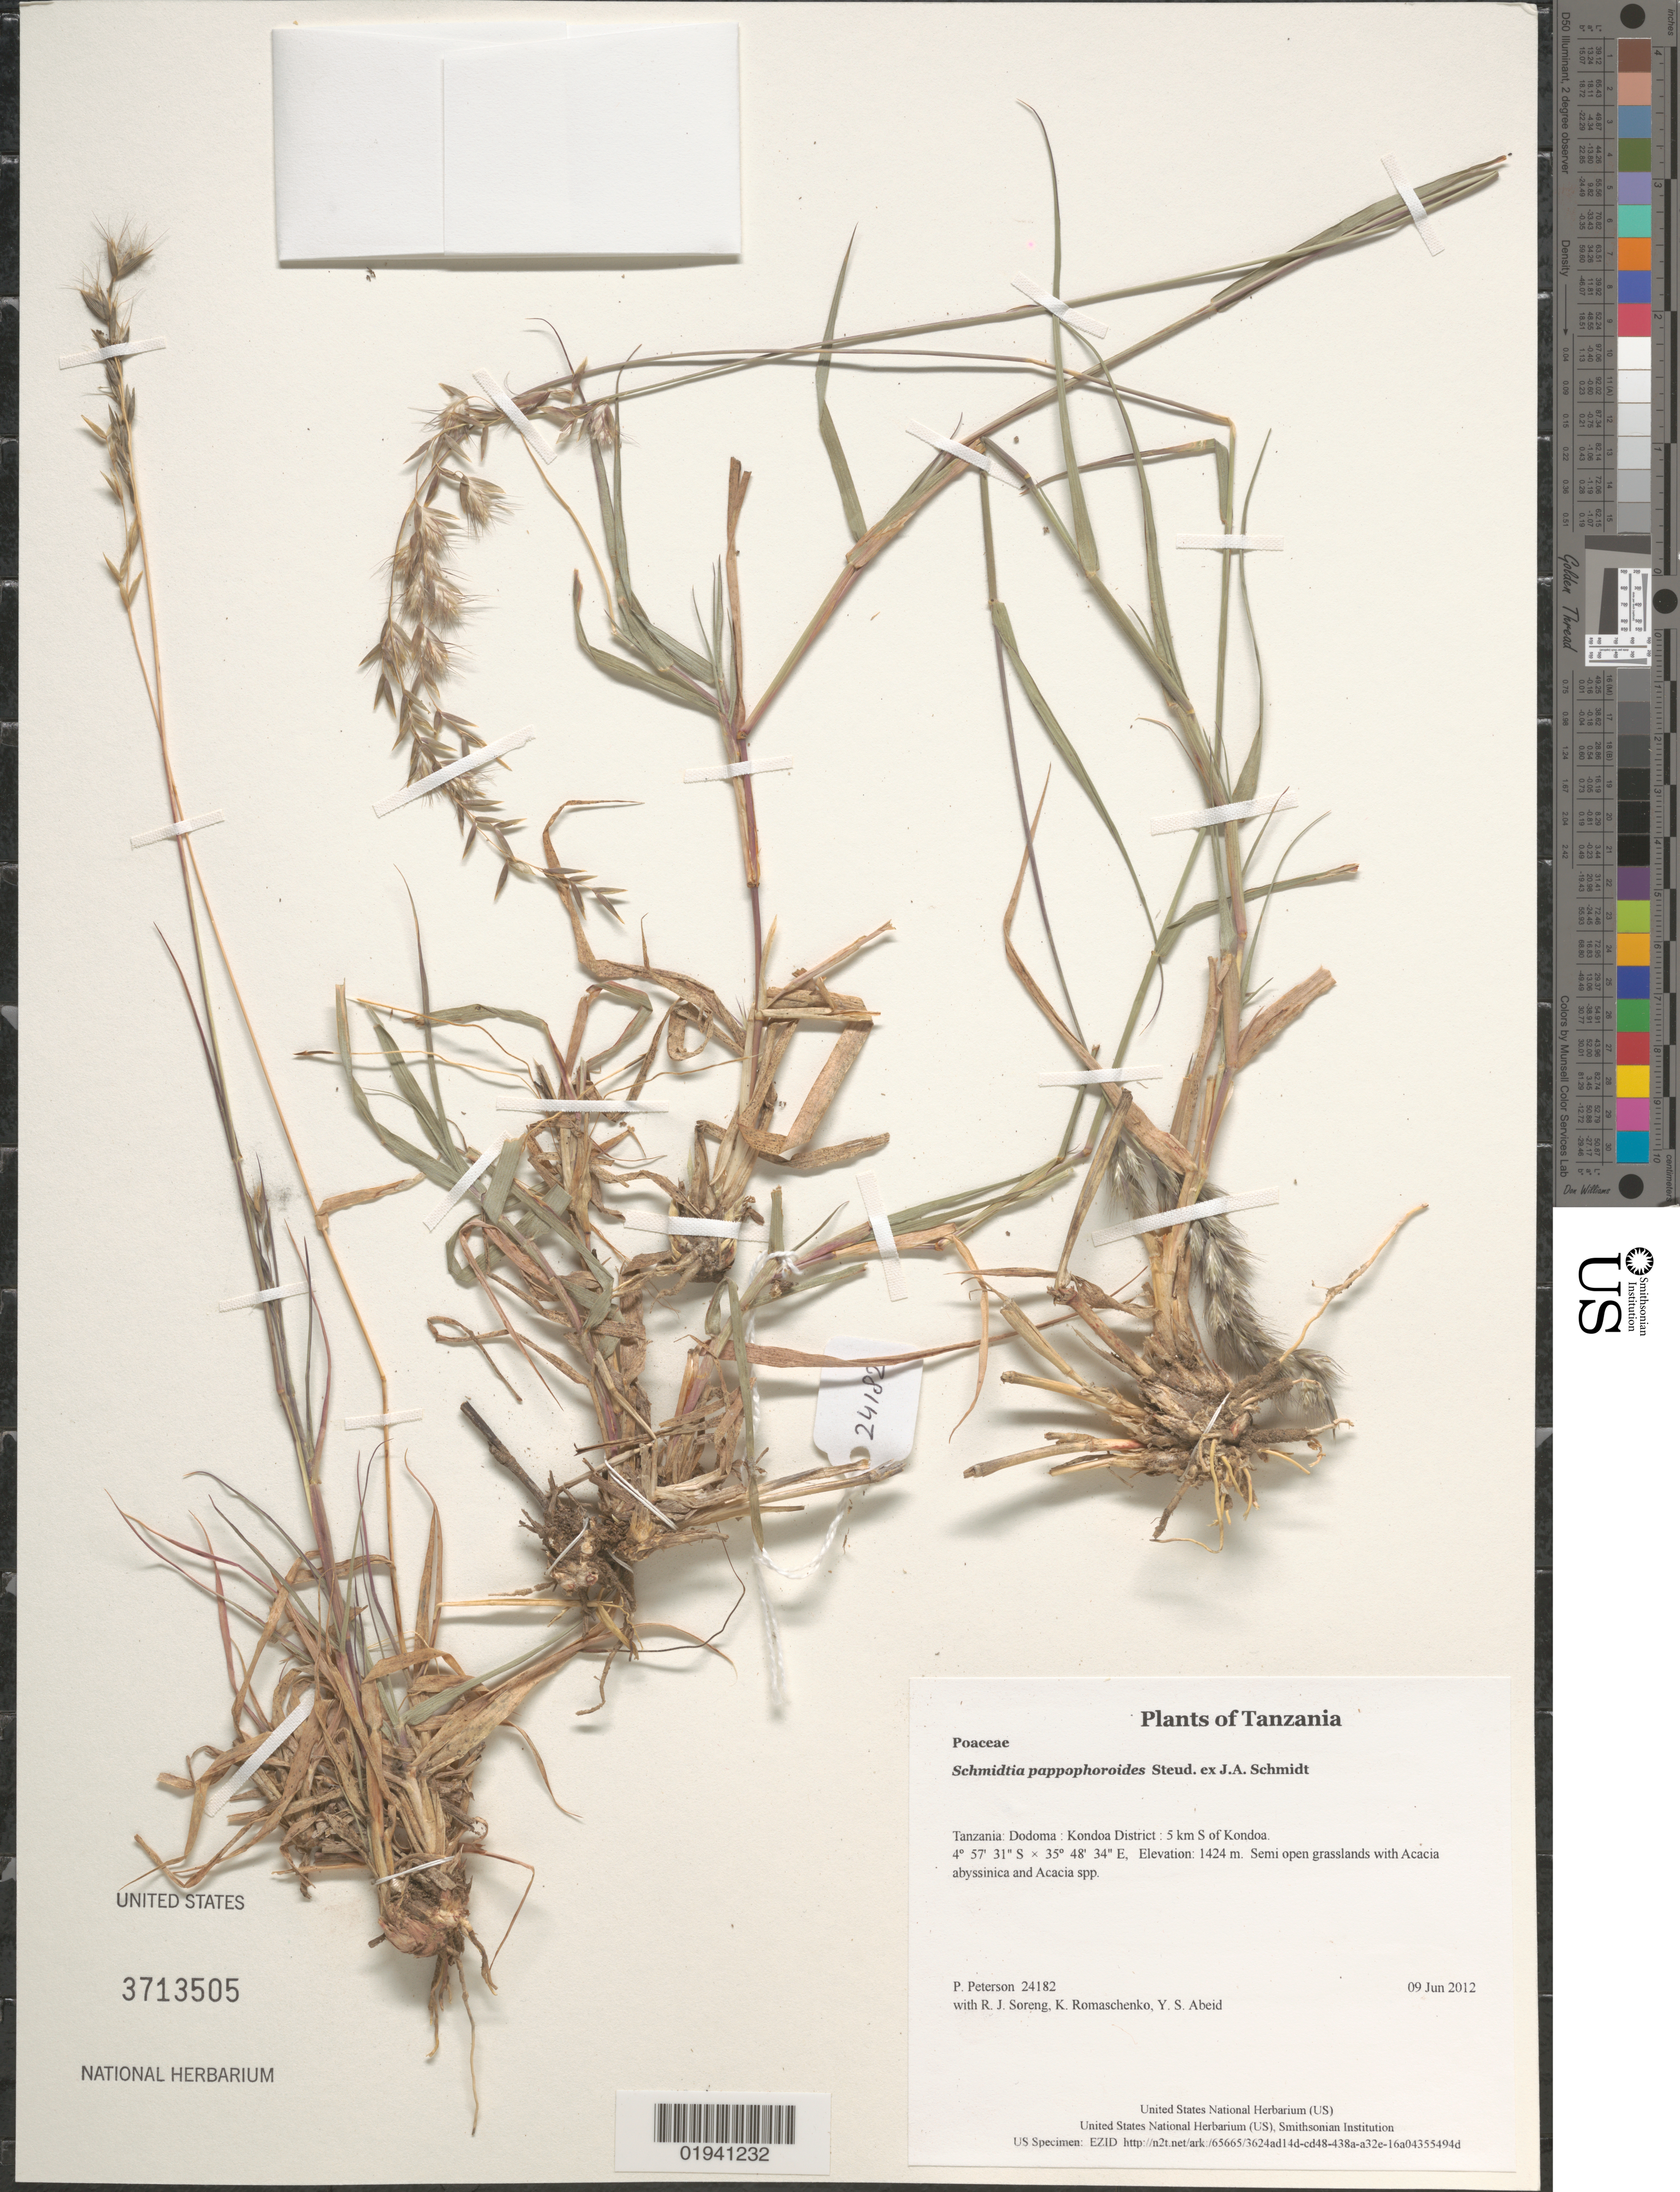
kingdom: Plantae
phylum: Tracheophyta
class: Liliopsida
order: Poales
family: Poaceae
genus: Schmidtia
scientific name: Schmidtia pappophoroides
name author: Steud. ex J.A. Schmidt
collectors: P. M. Peterson, R. J. Soreng, K. Romaschenko & Y. Abeid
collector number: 24182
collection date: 2012-06-09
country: Tanzania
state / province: Dodoma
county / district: Kondoa District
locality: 5 km S of Kondoa.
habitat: Semi open grasslands with Acacia abyssinica and Acacia spp.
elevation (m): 1424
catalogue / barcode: US 3713505